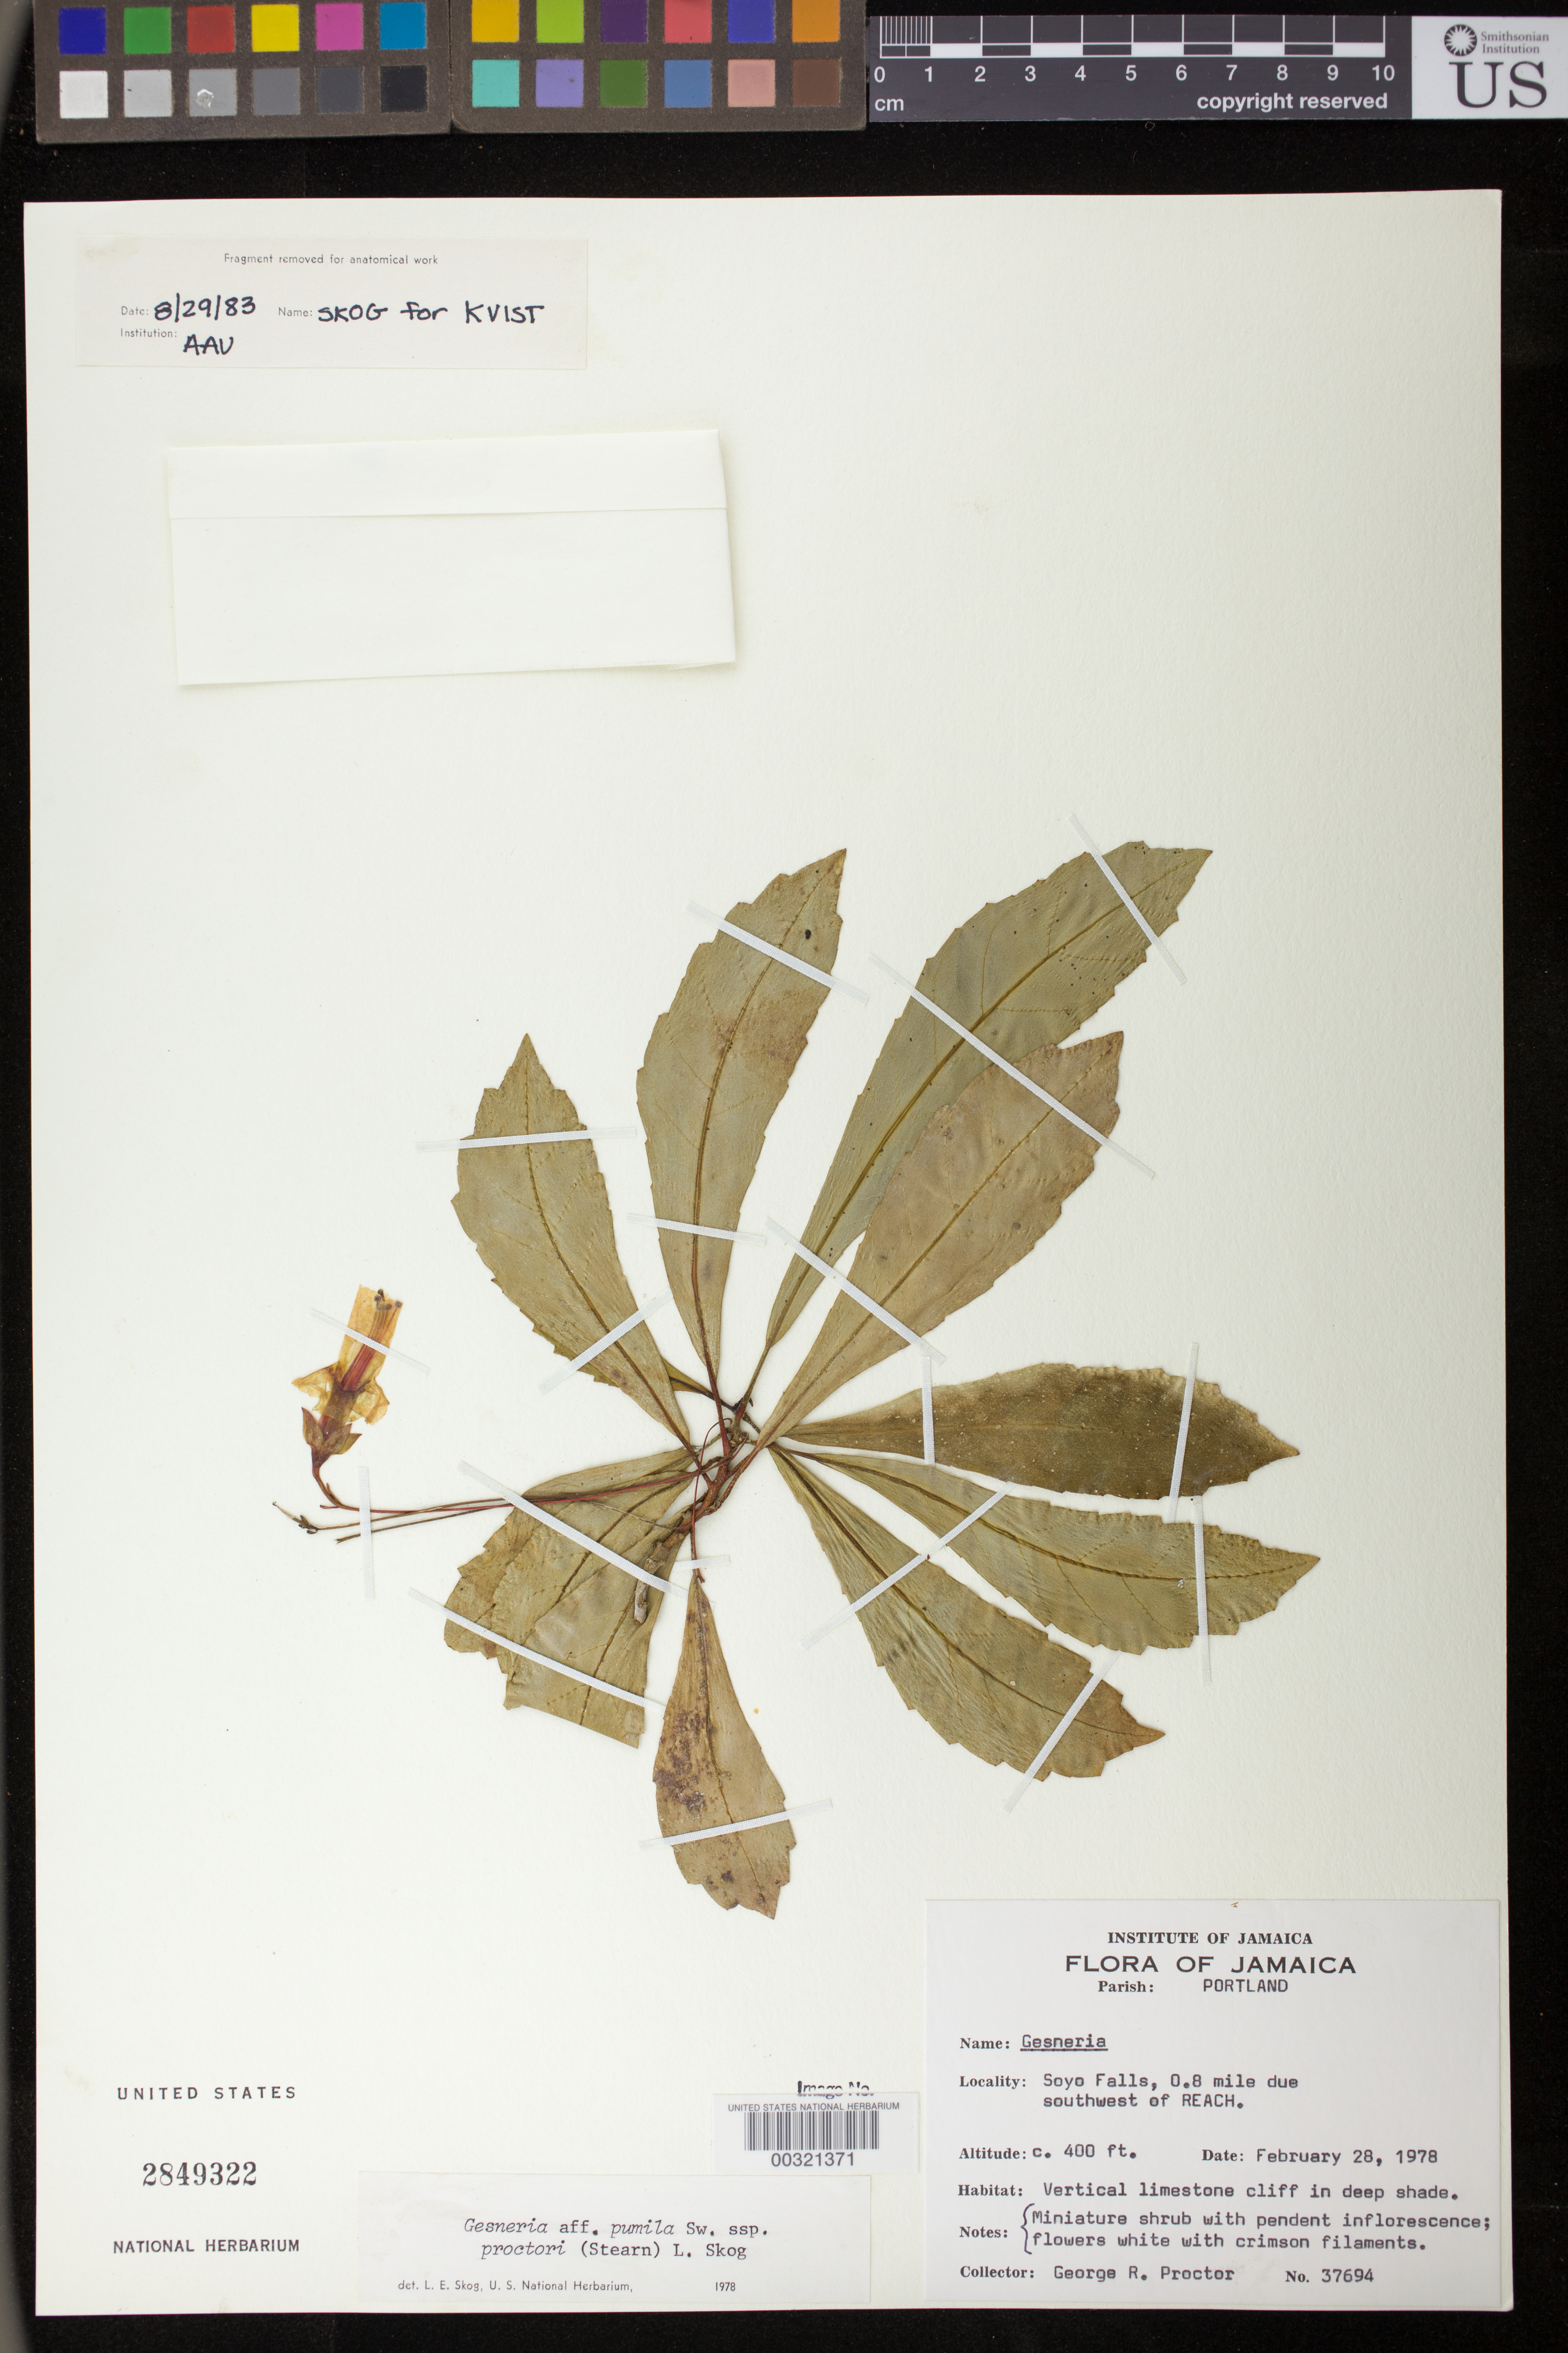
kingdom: Plantae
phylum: Tracheophyta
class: Magnoliopsida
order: Lamiales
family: Gesneriaceae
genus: Gesneria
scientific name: Gesneria pumila subsp. proctorii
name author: (Stearn) L.E. Skog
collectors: G. R. Proctor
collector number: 37694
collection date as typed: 28 Feb 1978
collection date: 1978-02-28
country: Jamaica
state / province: Portland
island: Jamaica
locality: Soyo Falls, 0.8 mile due SW of Reach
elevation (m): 122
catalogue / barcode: US 2849322